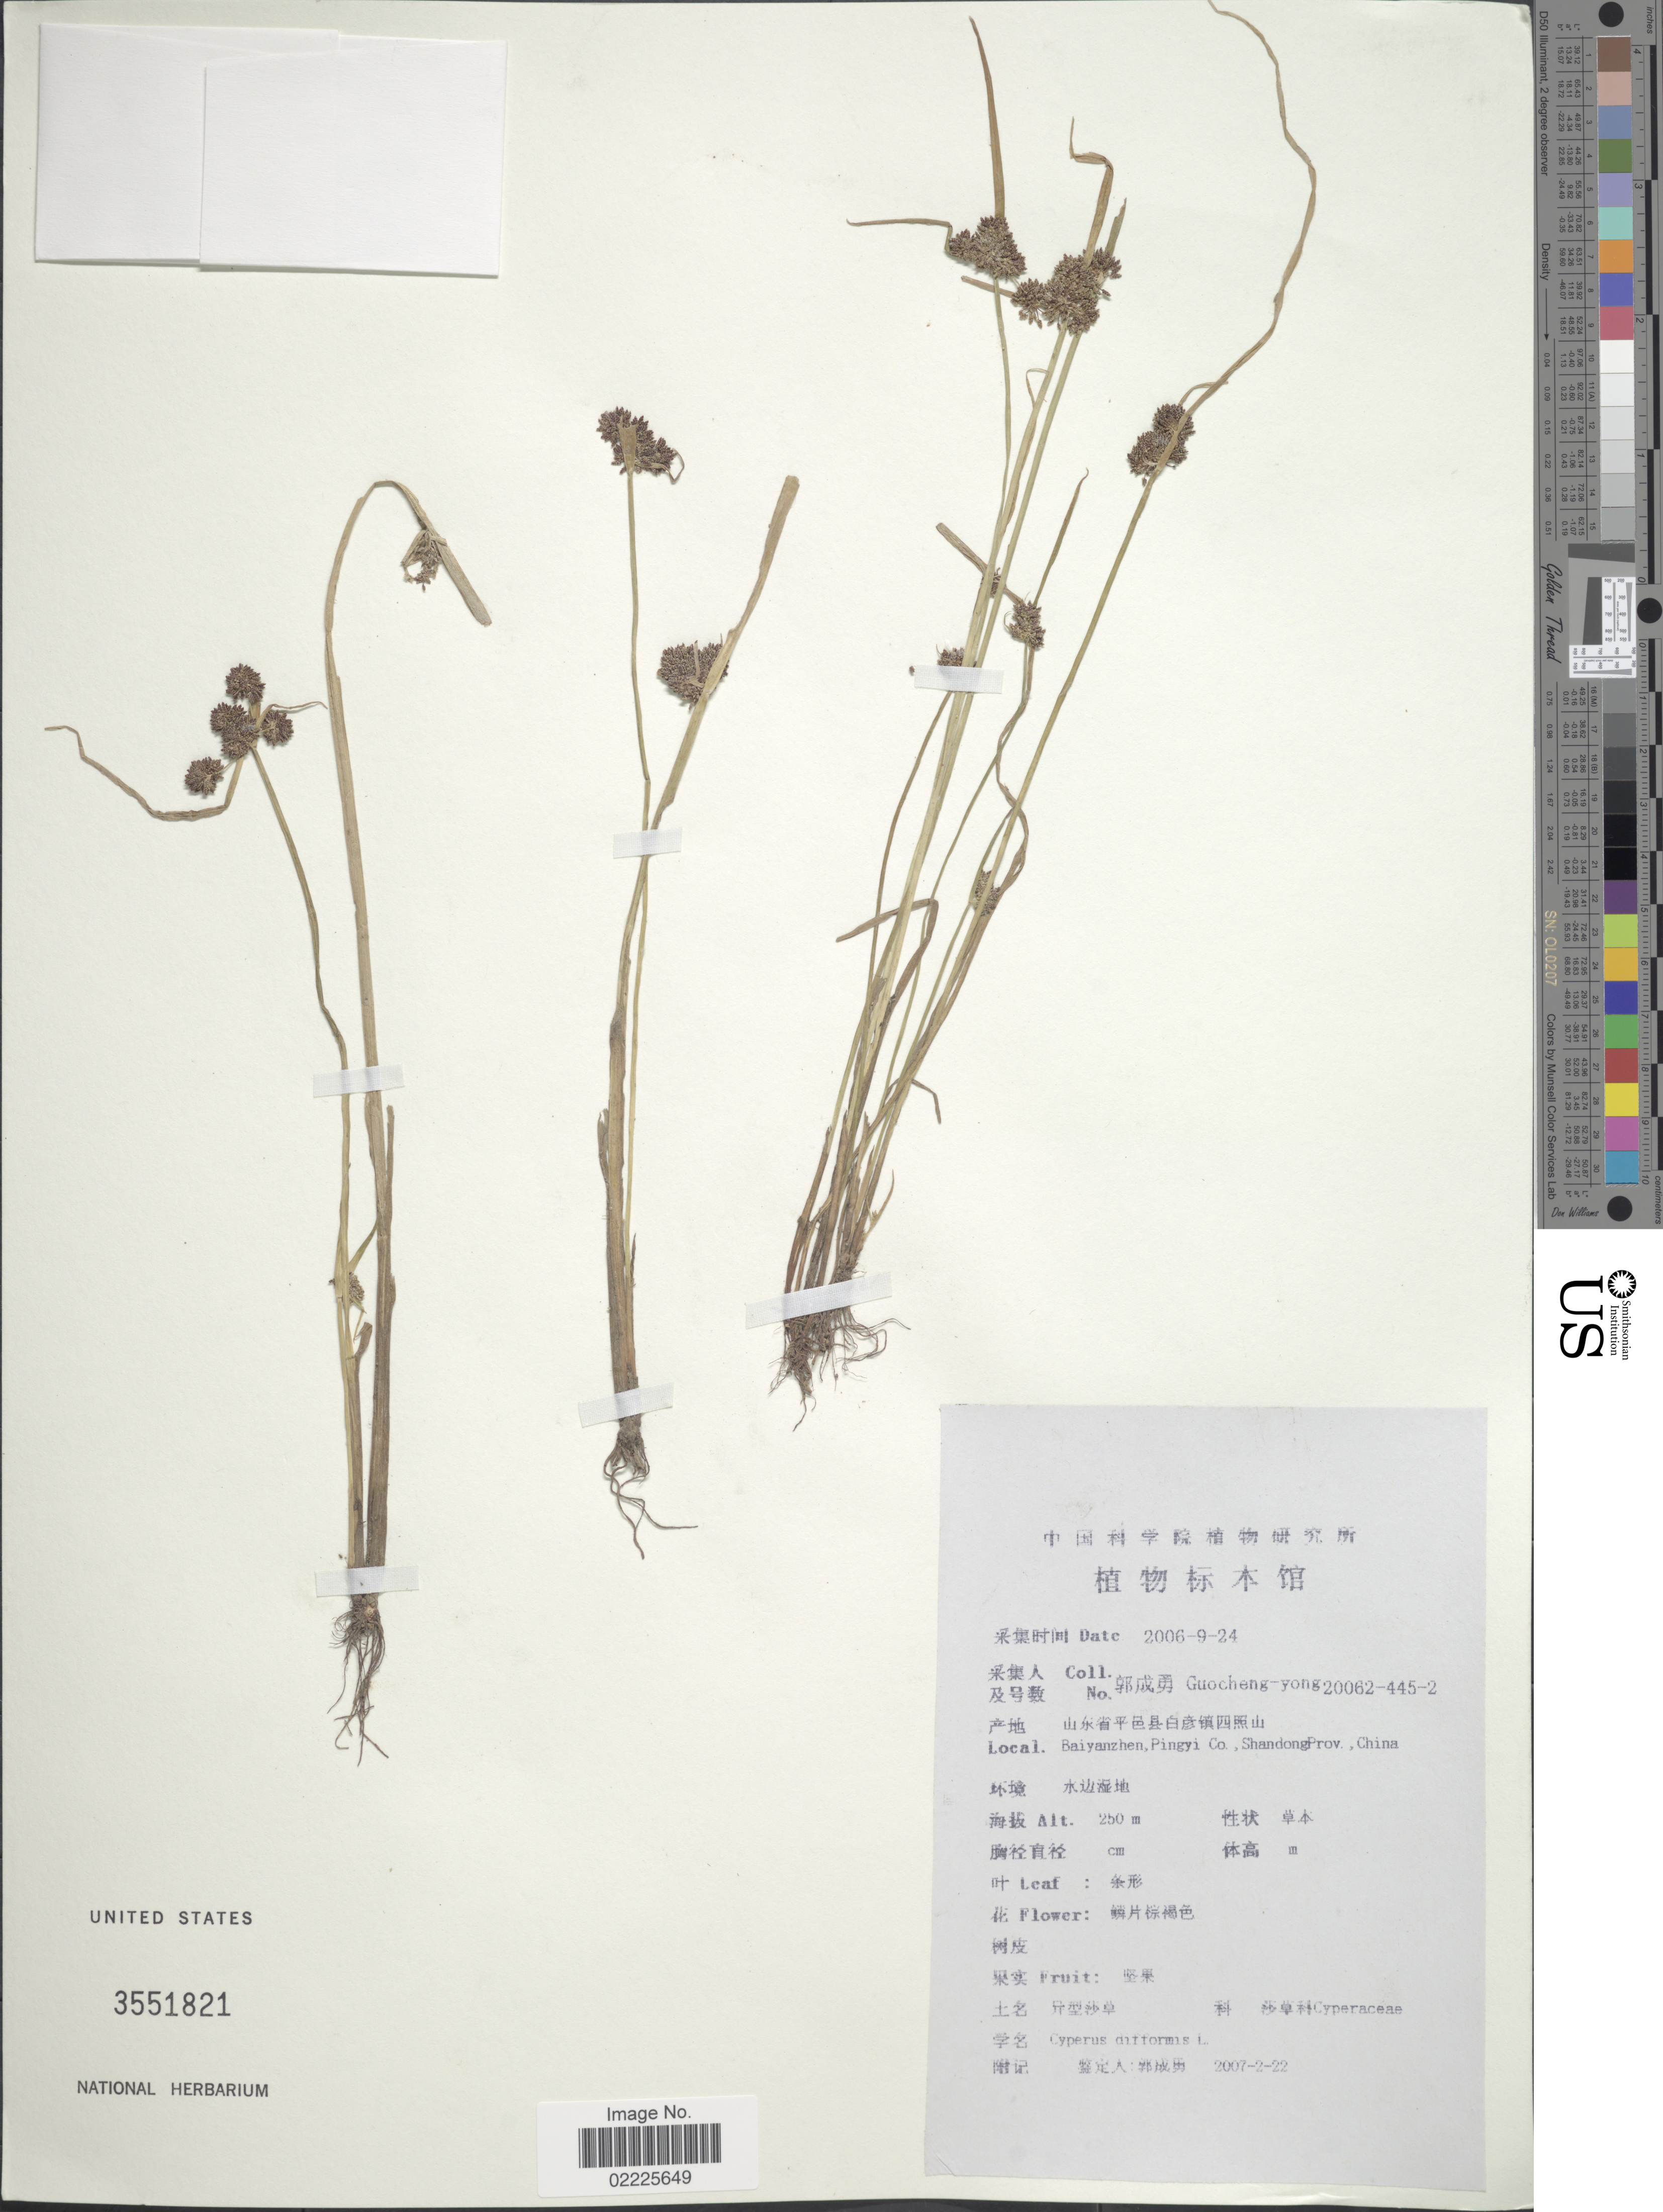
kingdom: Plantae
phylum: Tracheophyta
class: Liliopsida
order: Poales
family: Cyperaceae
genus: Cyperus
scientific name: Cyperus difformis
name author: L.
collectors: Guo cheng-yong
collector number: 20062-445-2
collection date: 2006-09-24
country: China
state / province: Shandong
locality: Baiyanzhen, Pingyi Co.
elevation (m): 250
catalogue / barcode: US 3551821